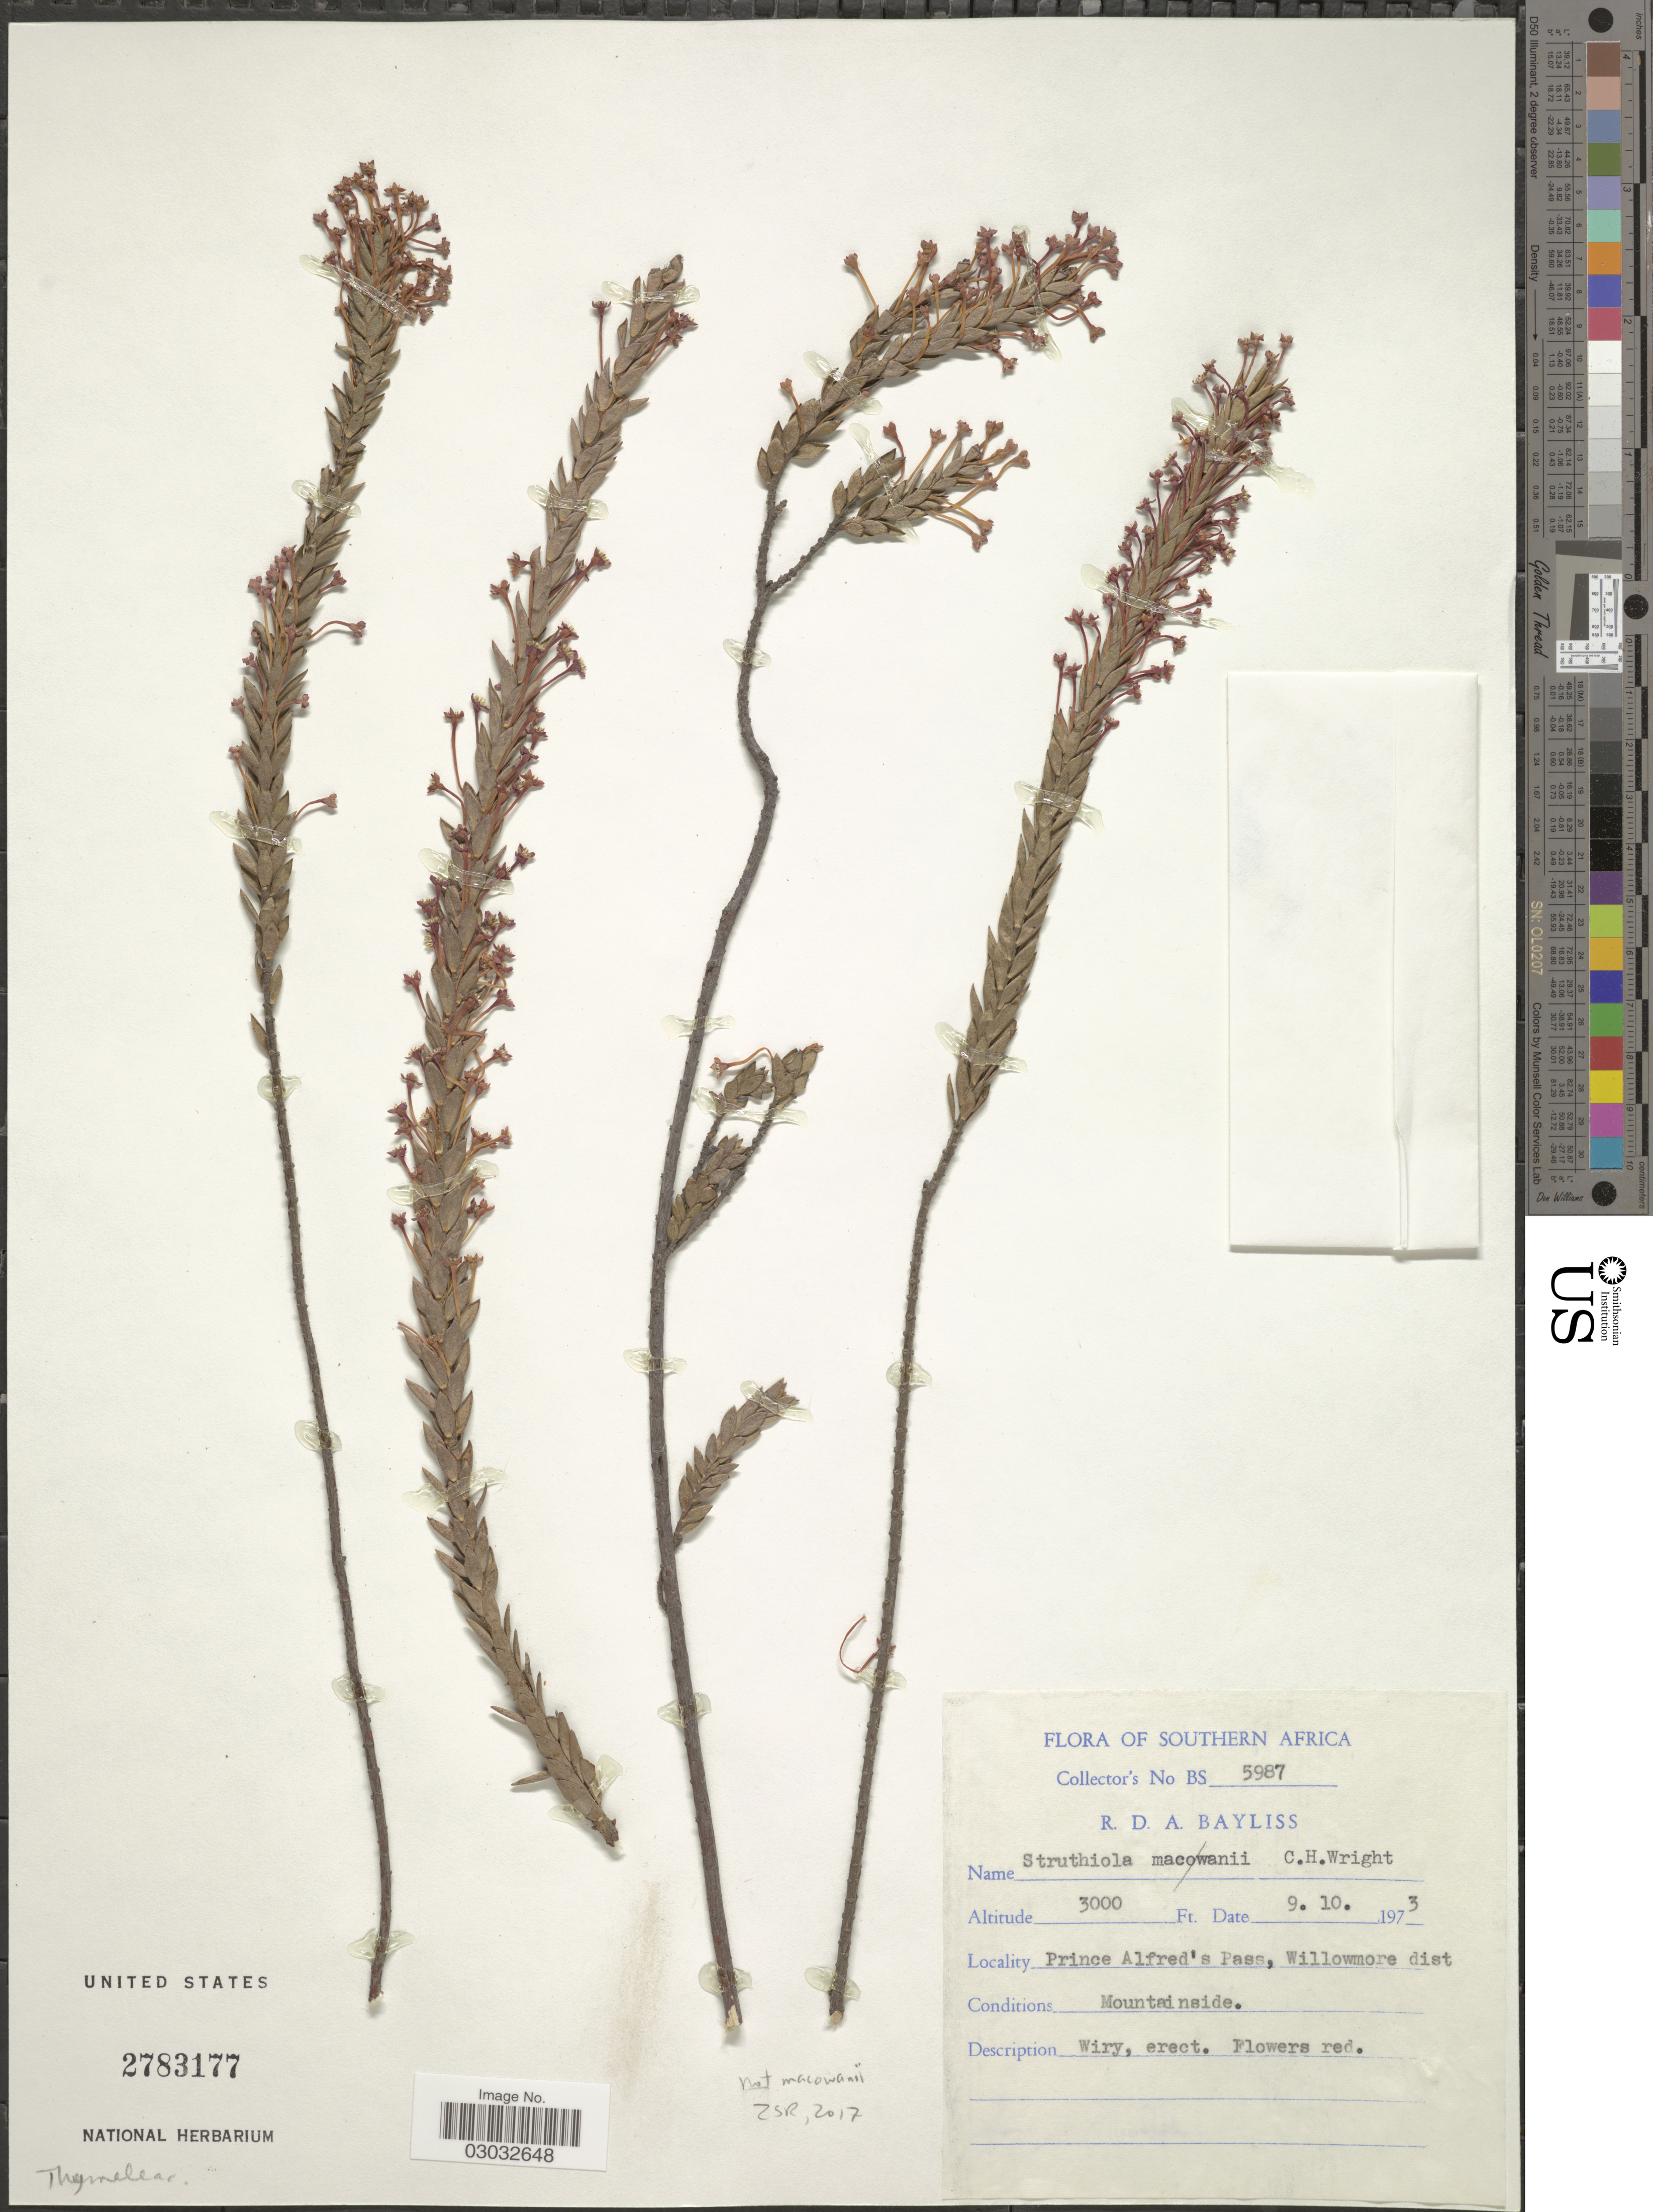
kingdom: Plantae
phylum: Tracheophyta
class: Magnoliopsida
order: Malvales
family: Thymelaeaceae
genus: Struthiola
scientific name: Struthiola sp.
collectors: R. Bayliss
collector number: BS5987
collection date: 1973-10-09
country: South Africa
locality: Southern Africa. Prince Alfred's Pass, Willowmore dist.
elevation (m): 914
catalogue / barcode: US 2783177